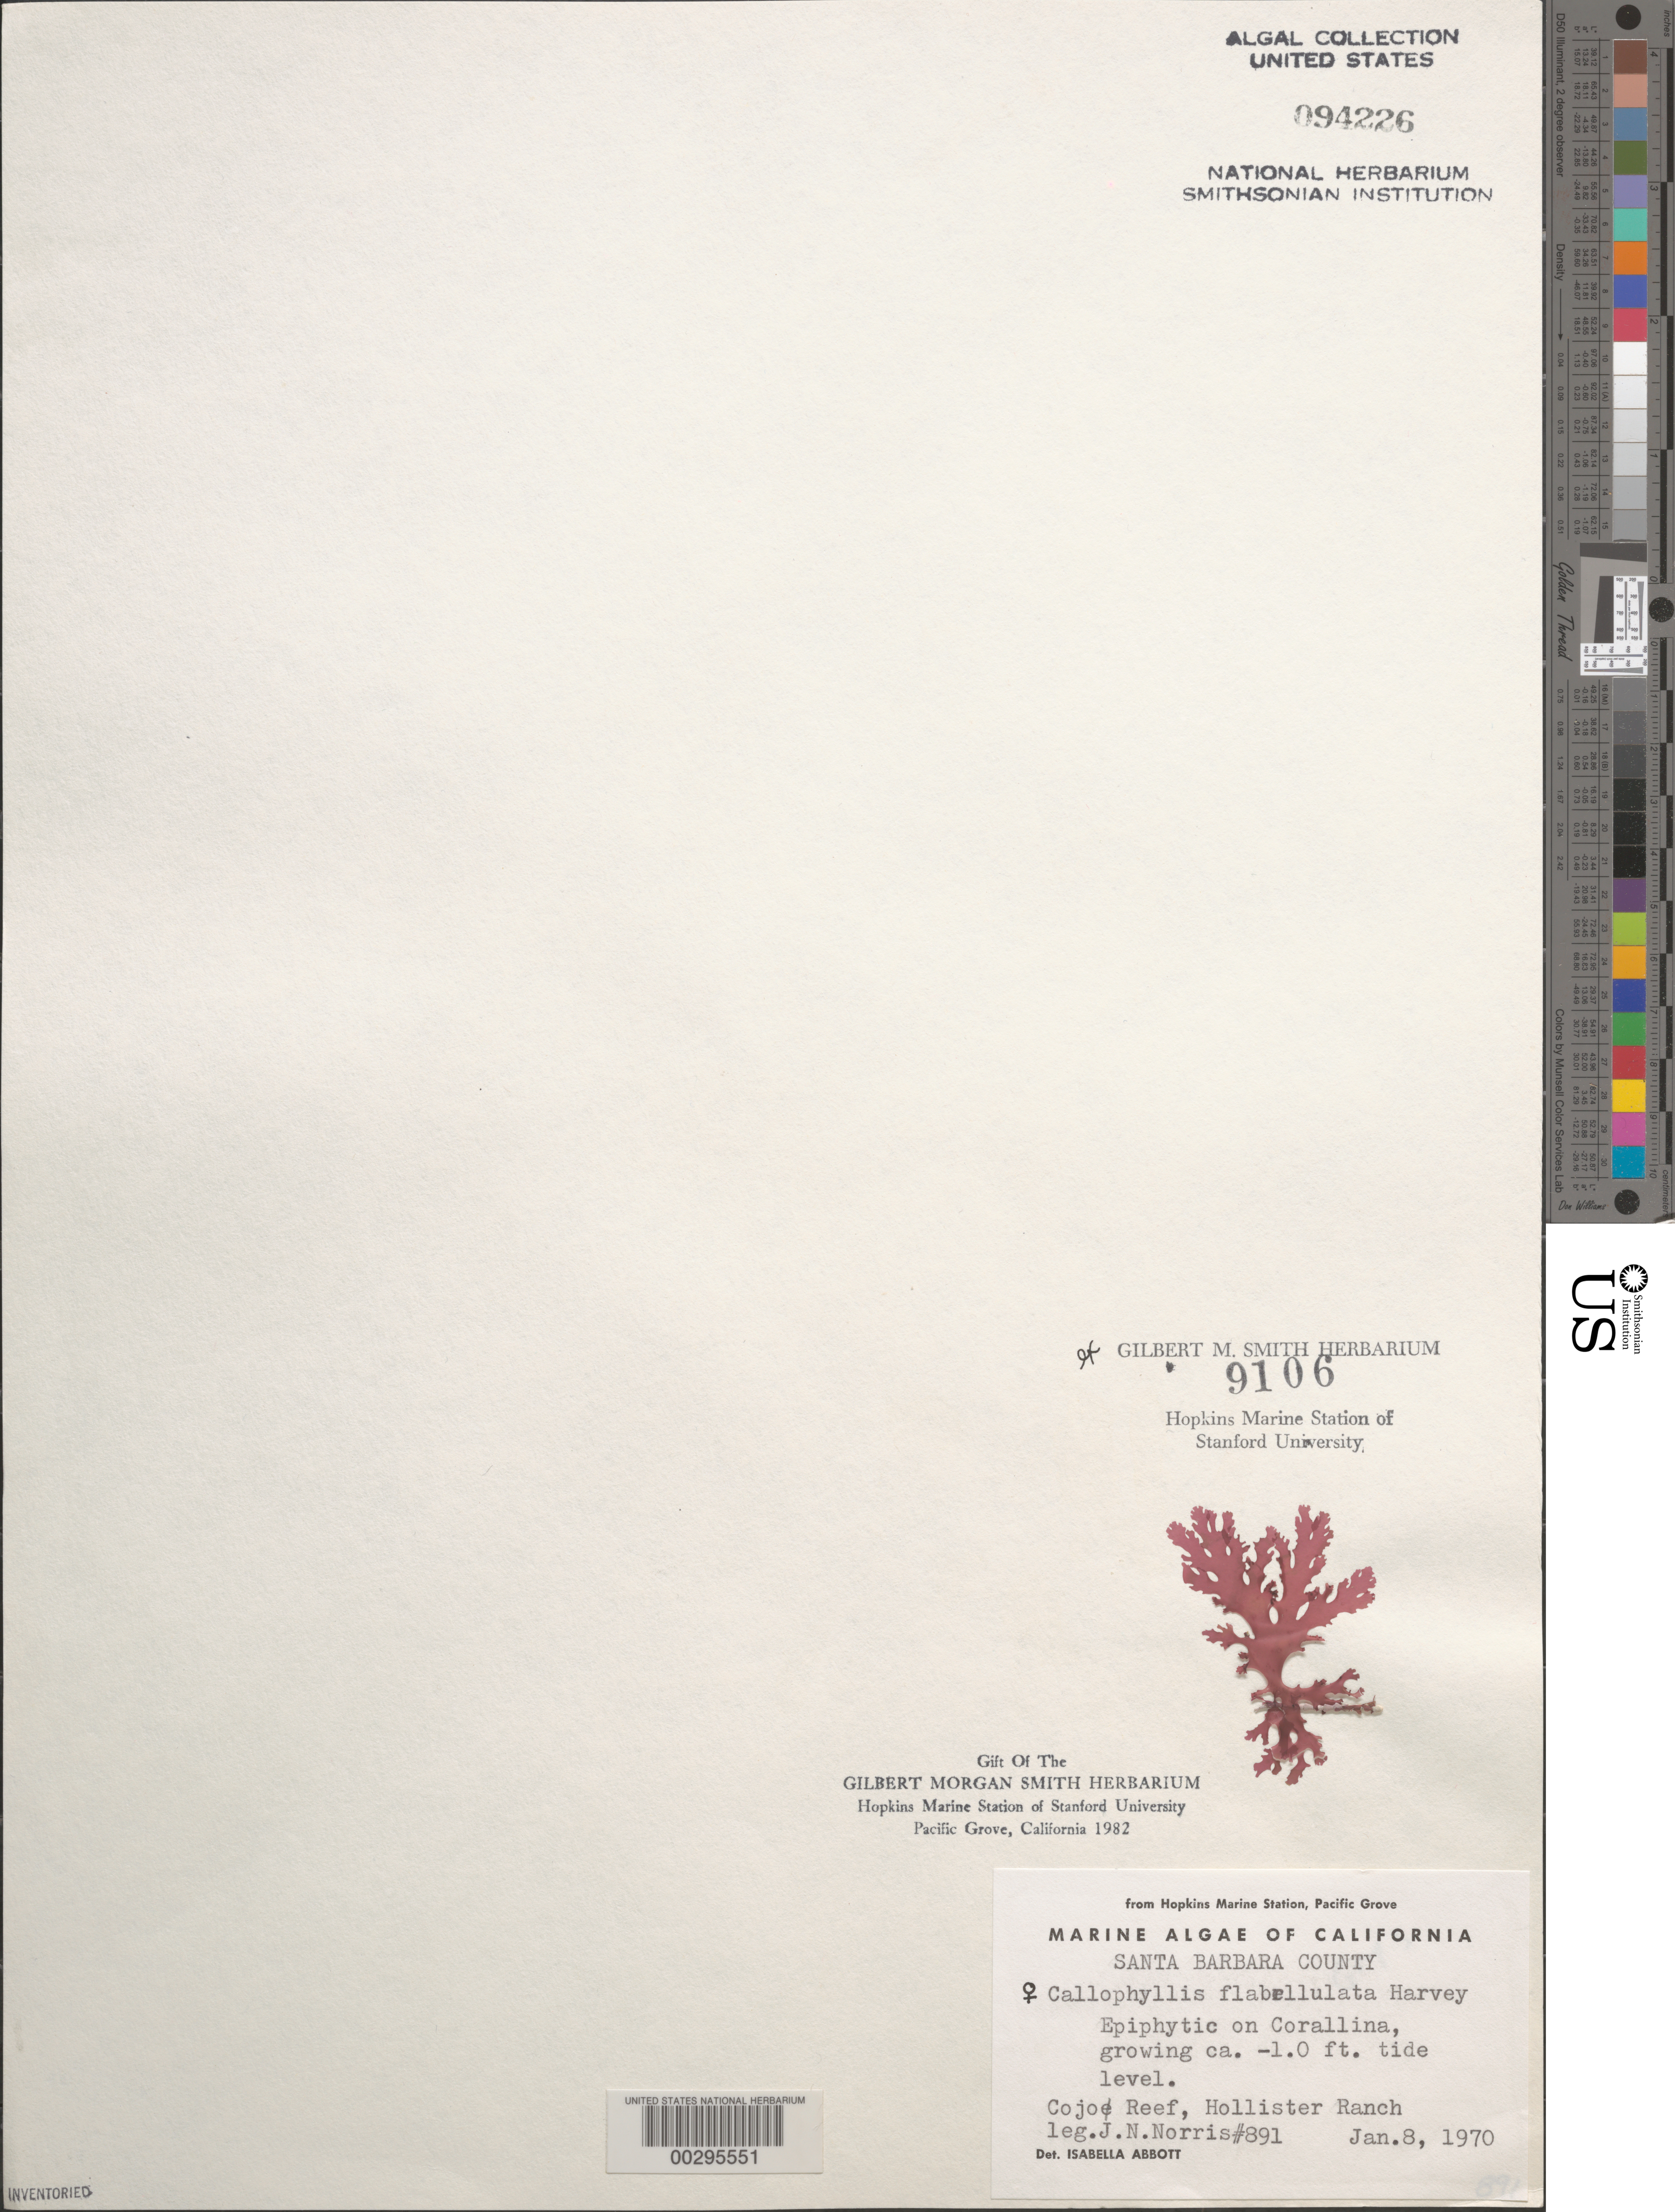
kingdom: Plantae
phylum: Rhodophyta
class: Florideophyceae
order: Gigartinales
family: Kallymeniaceae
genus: Callophyllis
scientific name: Callophyllis flabellulata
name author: Harv.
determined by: Abbott, Isabella A.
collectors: J. N. Norris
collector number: JN-891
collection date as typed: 08 Jan 1970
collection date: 1970-01-08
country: United States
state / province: California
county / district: Santa Barbara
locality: Cojo Reef, Hollister Ranch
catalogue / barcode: US 94226